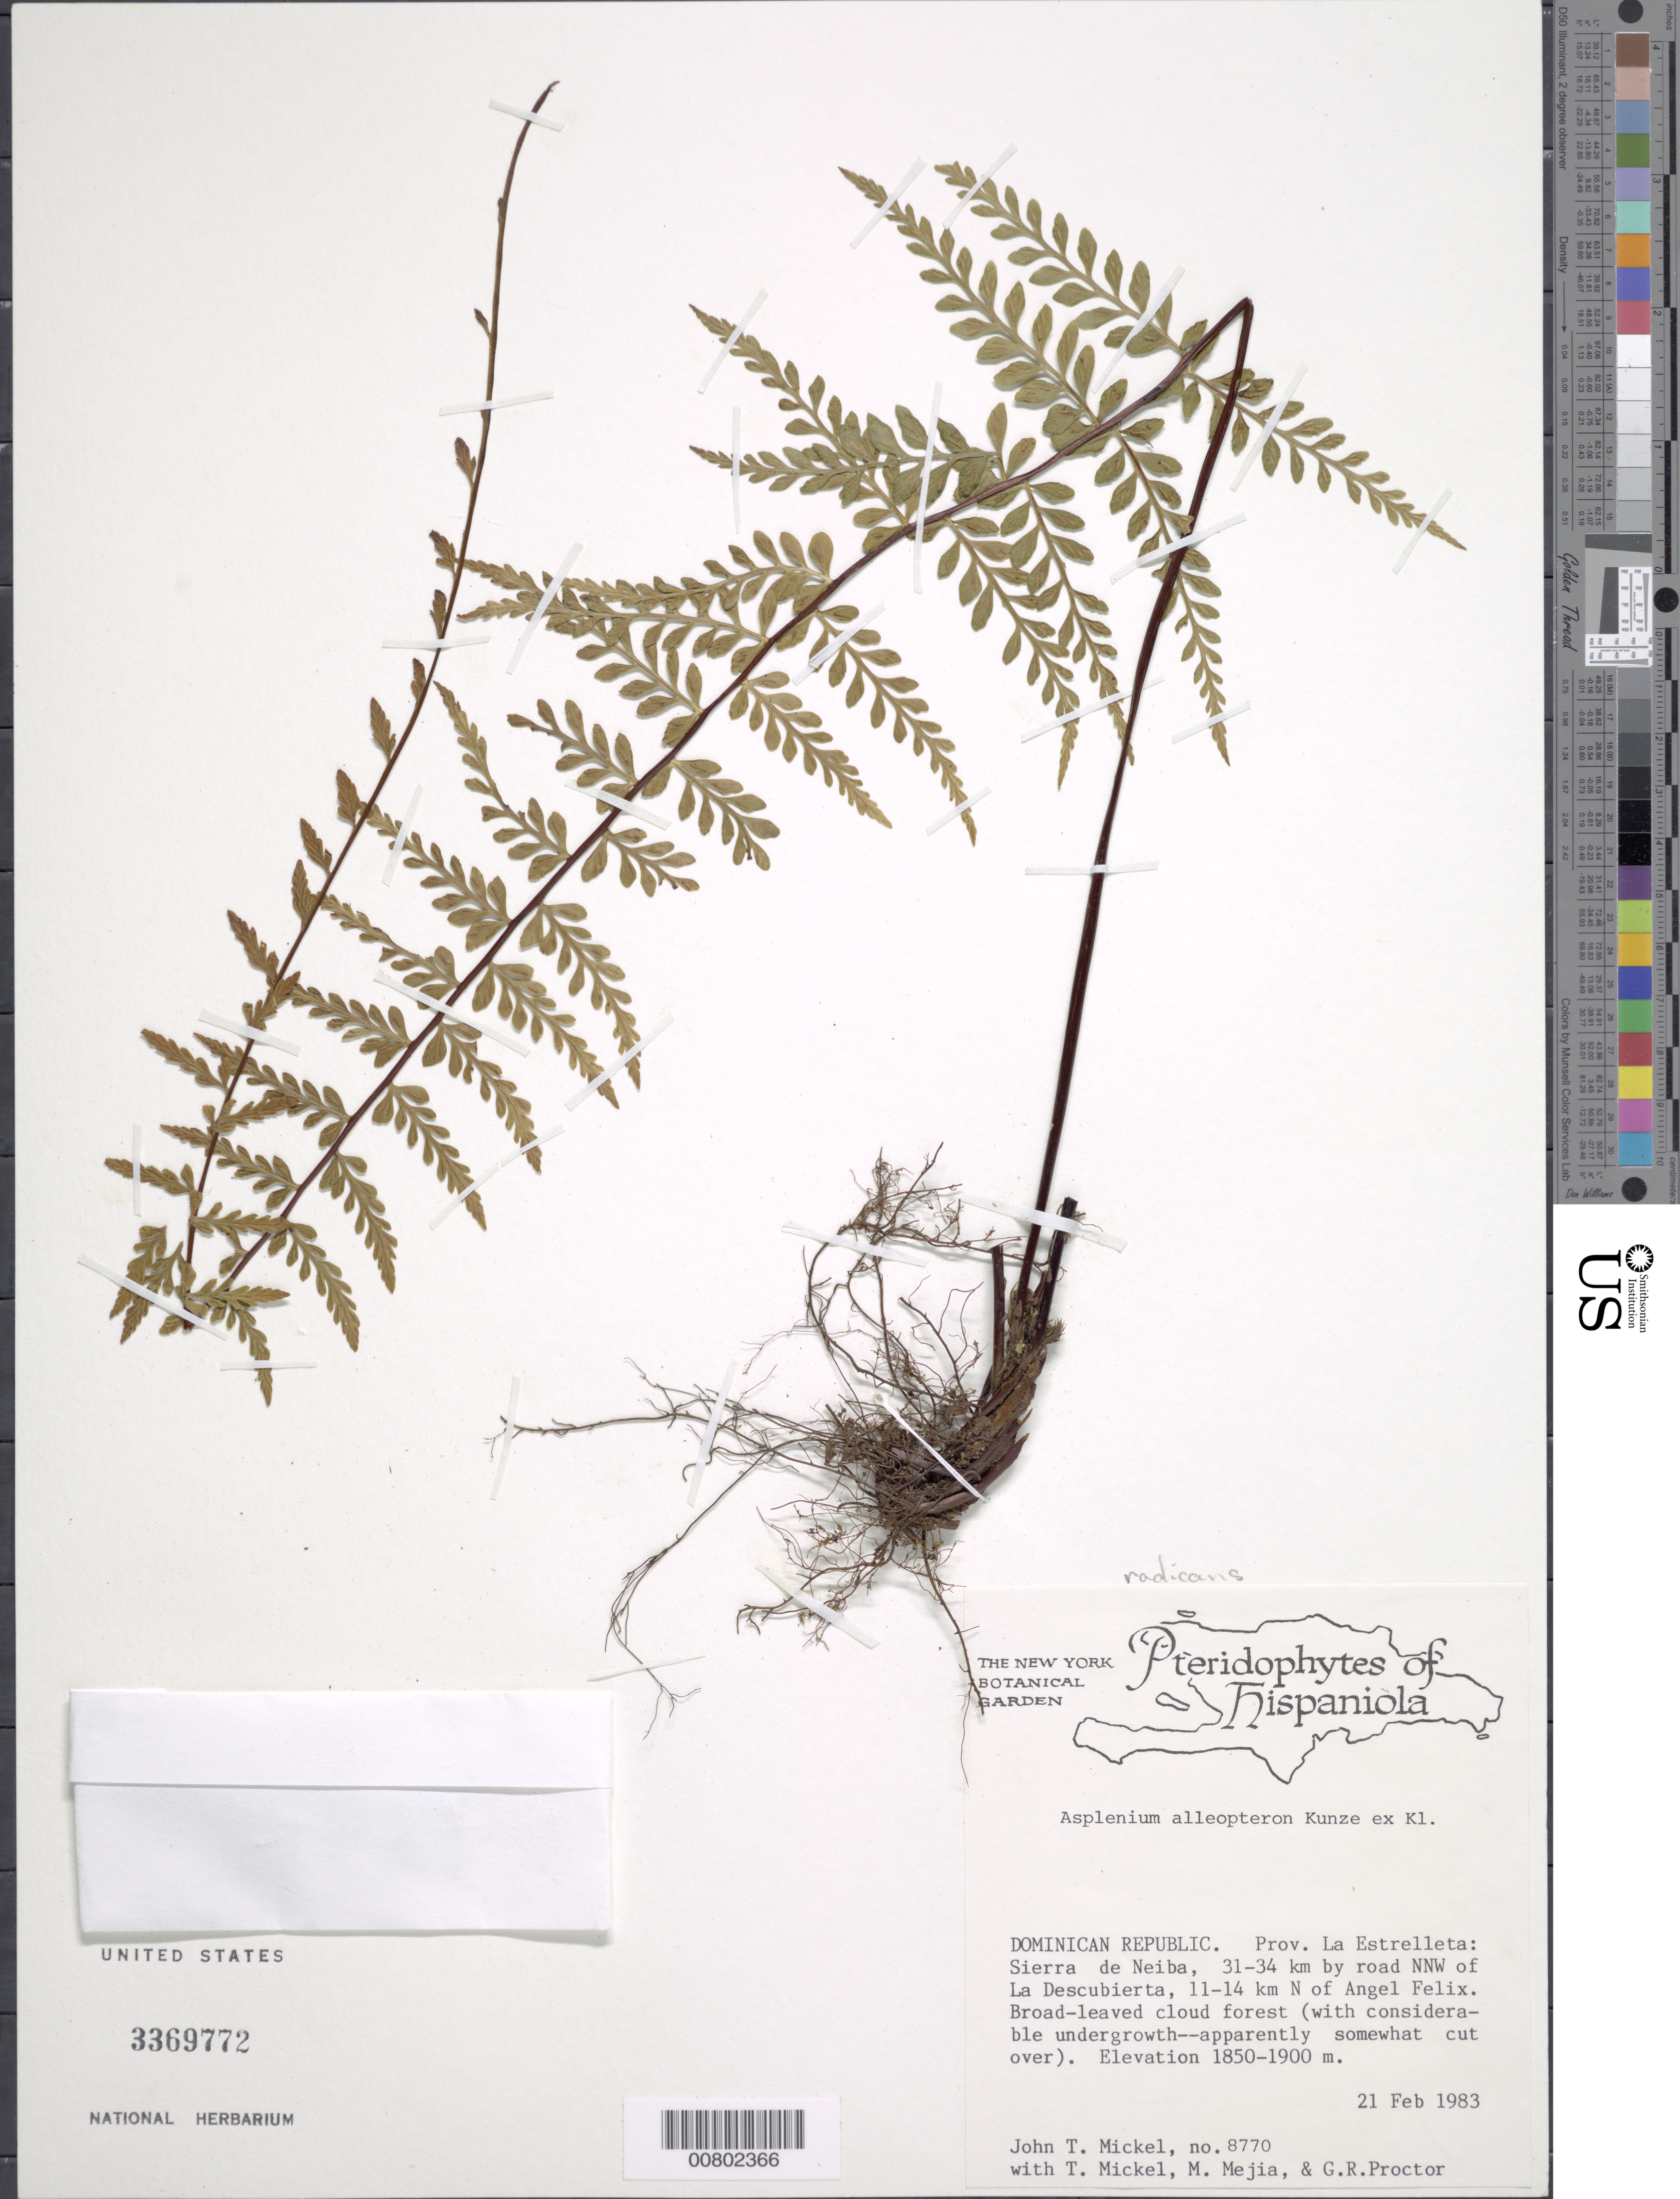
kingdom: Plantae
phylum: Tracheophyta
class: Polypodiopsida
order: Polypodiales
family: Aspleniaceae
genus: Asplenium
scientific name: Asplenium radicans var. alloeopteron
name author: (Kunze ex Klotzsch) Lellinger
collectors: J. T. Mickel, T. Mickel, M. Mejia & G. R. Proctor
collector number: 8770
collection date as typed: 21 Feb 1983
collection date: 1983-02-21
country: Dominican Republic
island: Hispaniola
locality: Prov. La Estrelleta, Sierra de Neiba, 31-34 km NNW of La Descubierta, 11-14 km N of Angel Felix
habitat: Broad-leaved cloud forest, with considerable undergrowth, apparently somewhat cut over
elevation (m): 1850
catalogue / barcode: US 3369772